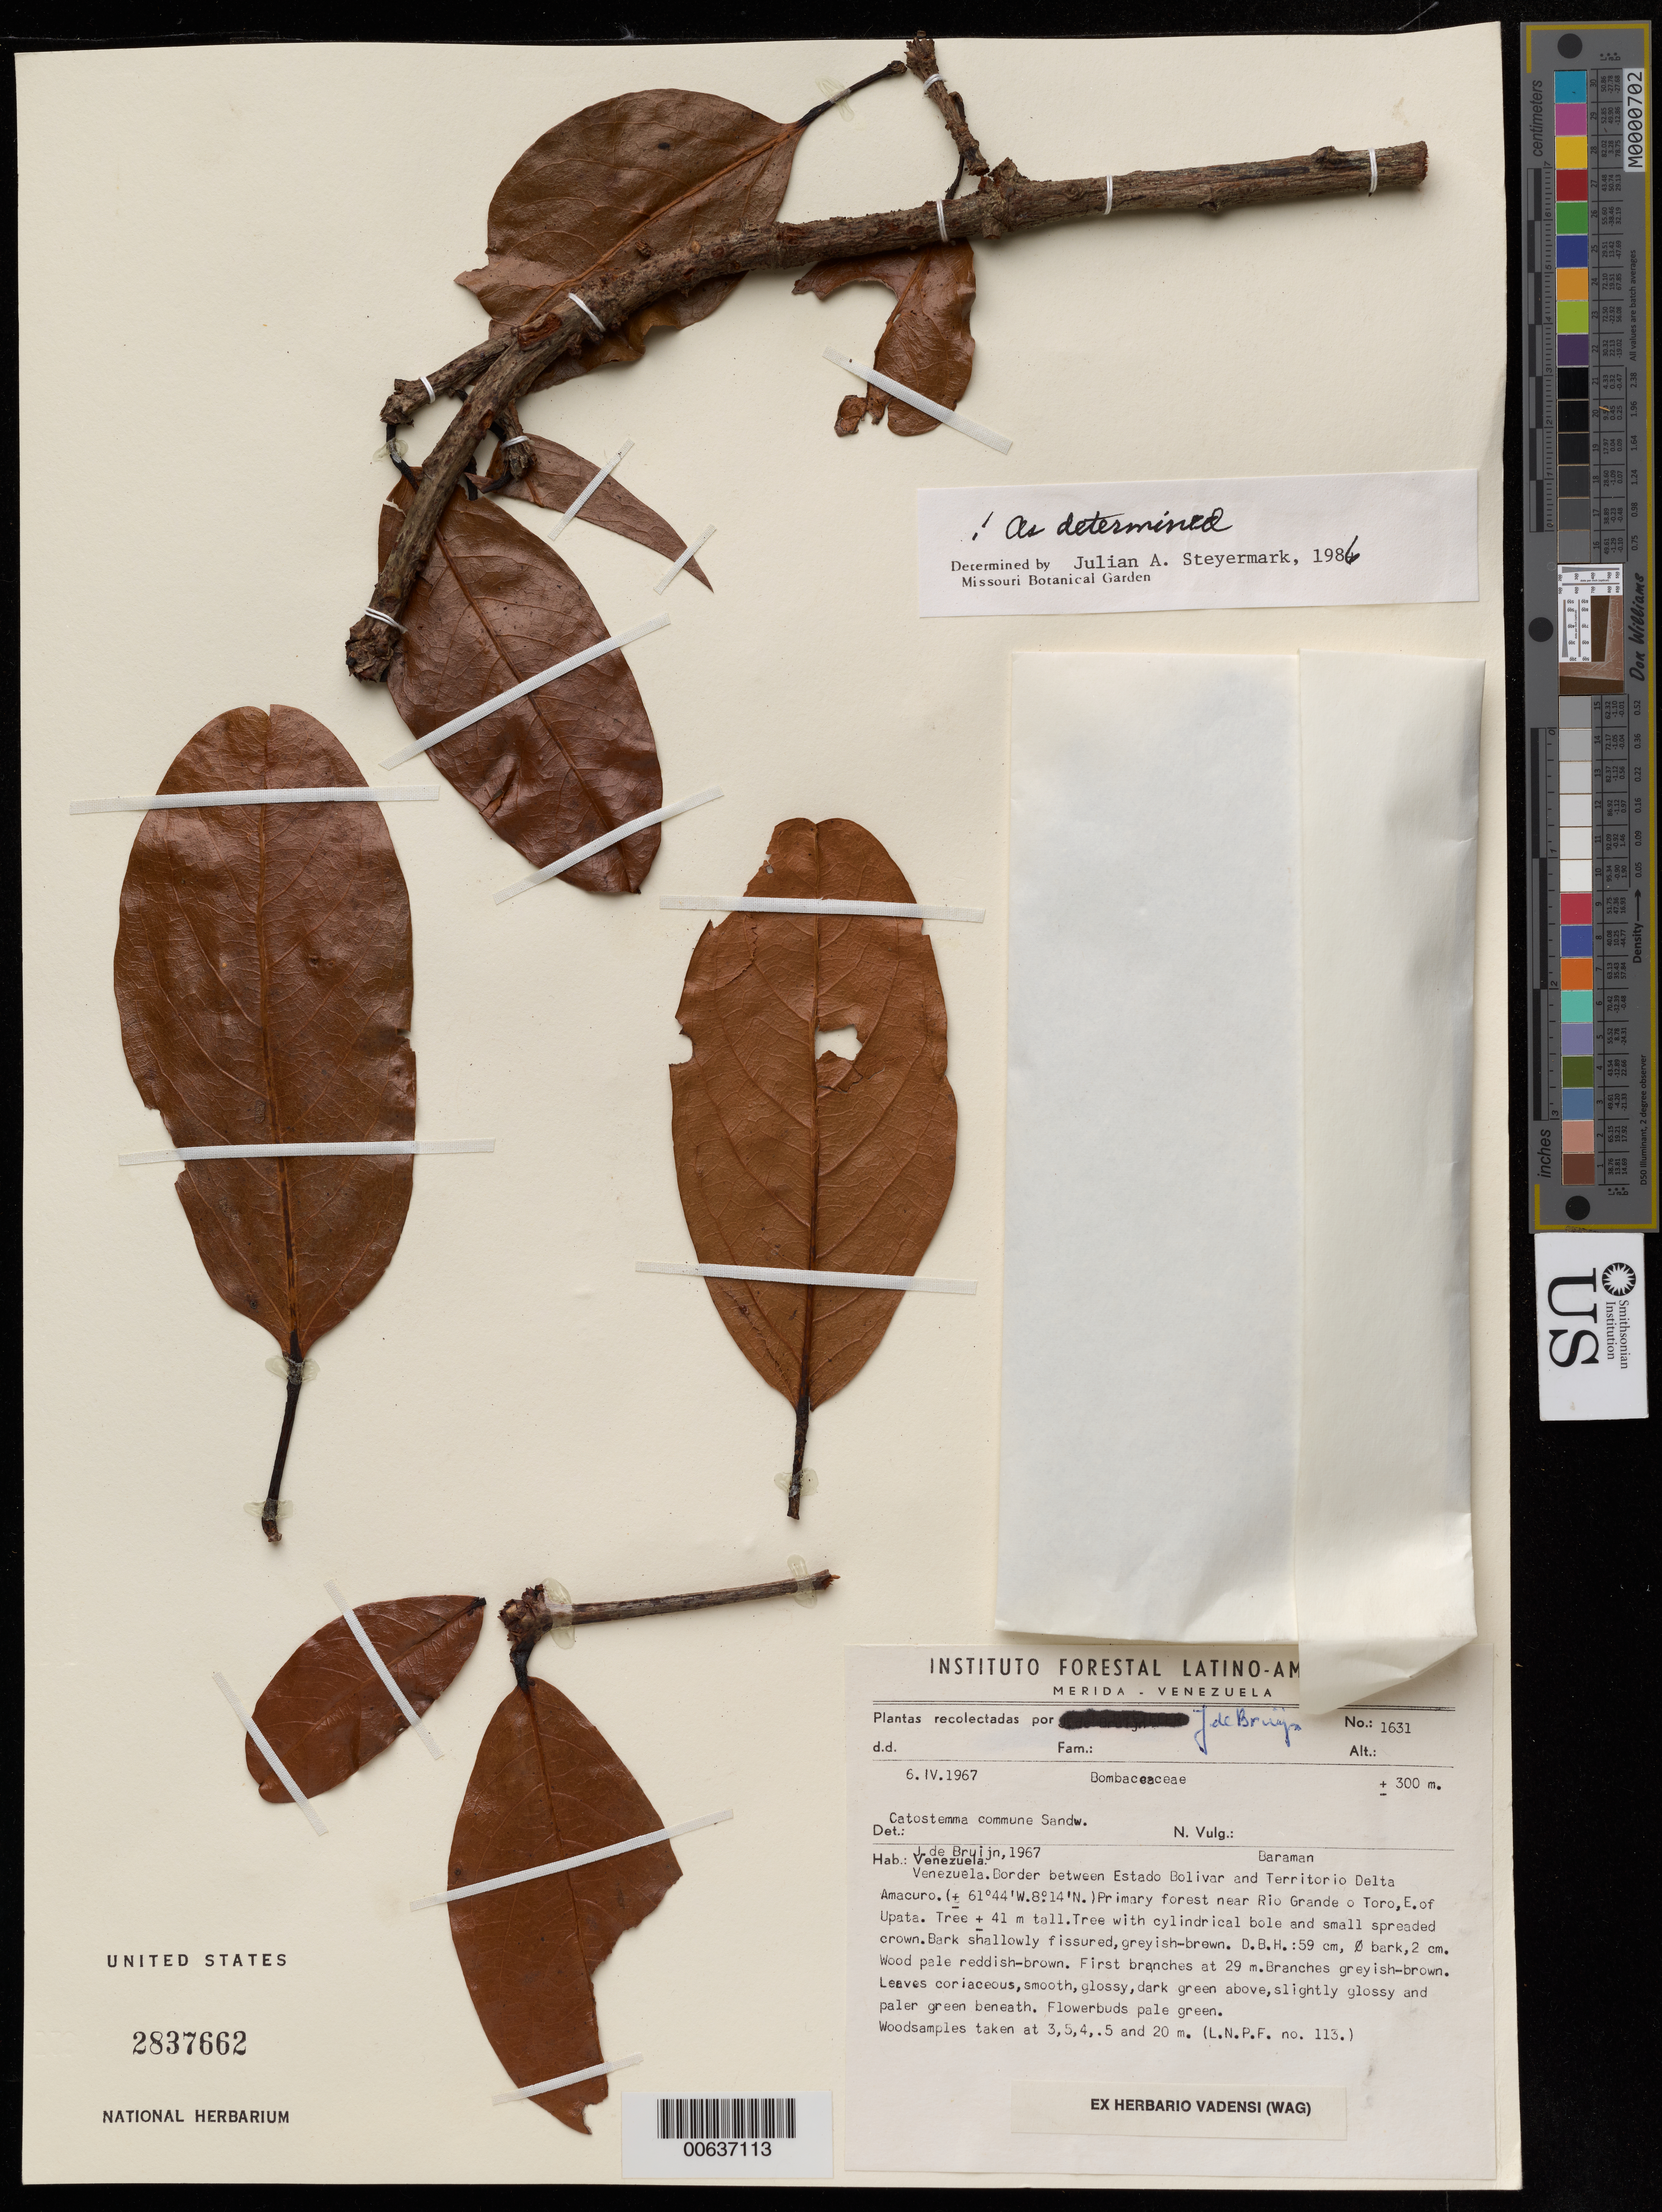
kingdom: Plantae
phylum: Tracheophyta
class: Magnoliopsida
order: Malvales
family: Malvaceae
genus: Catostemma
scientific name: Catostemma commune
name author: Sandwith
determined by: de Bruijn, J.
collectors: J. Bruijn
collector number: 1631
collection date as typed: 6-Apr-67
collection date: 1967-04-06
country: Venezuela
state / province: Bolívar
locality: Estado Bolívar and Territorío Delta Amacuro border, near Río Grande o Toro, E of Upata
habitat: Primary forest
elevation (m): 300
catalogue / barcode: US 2837662